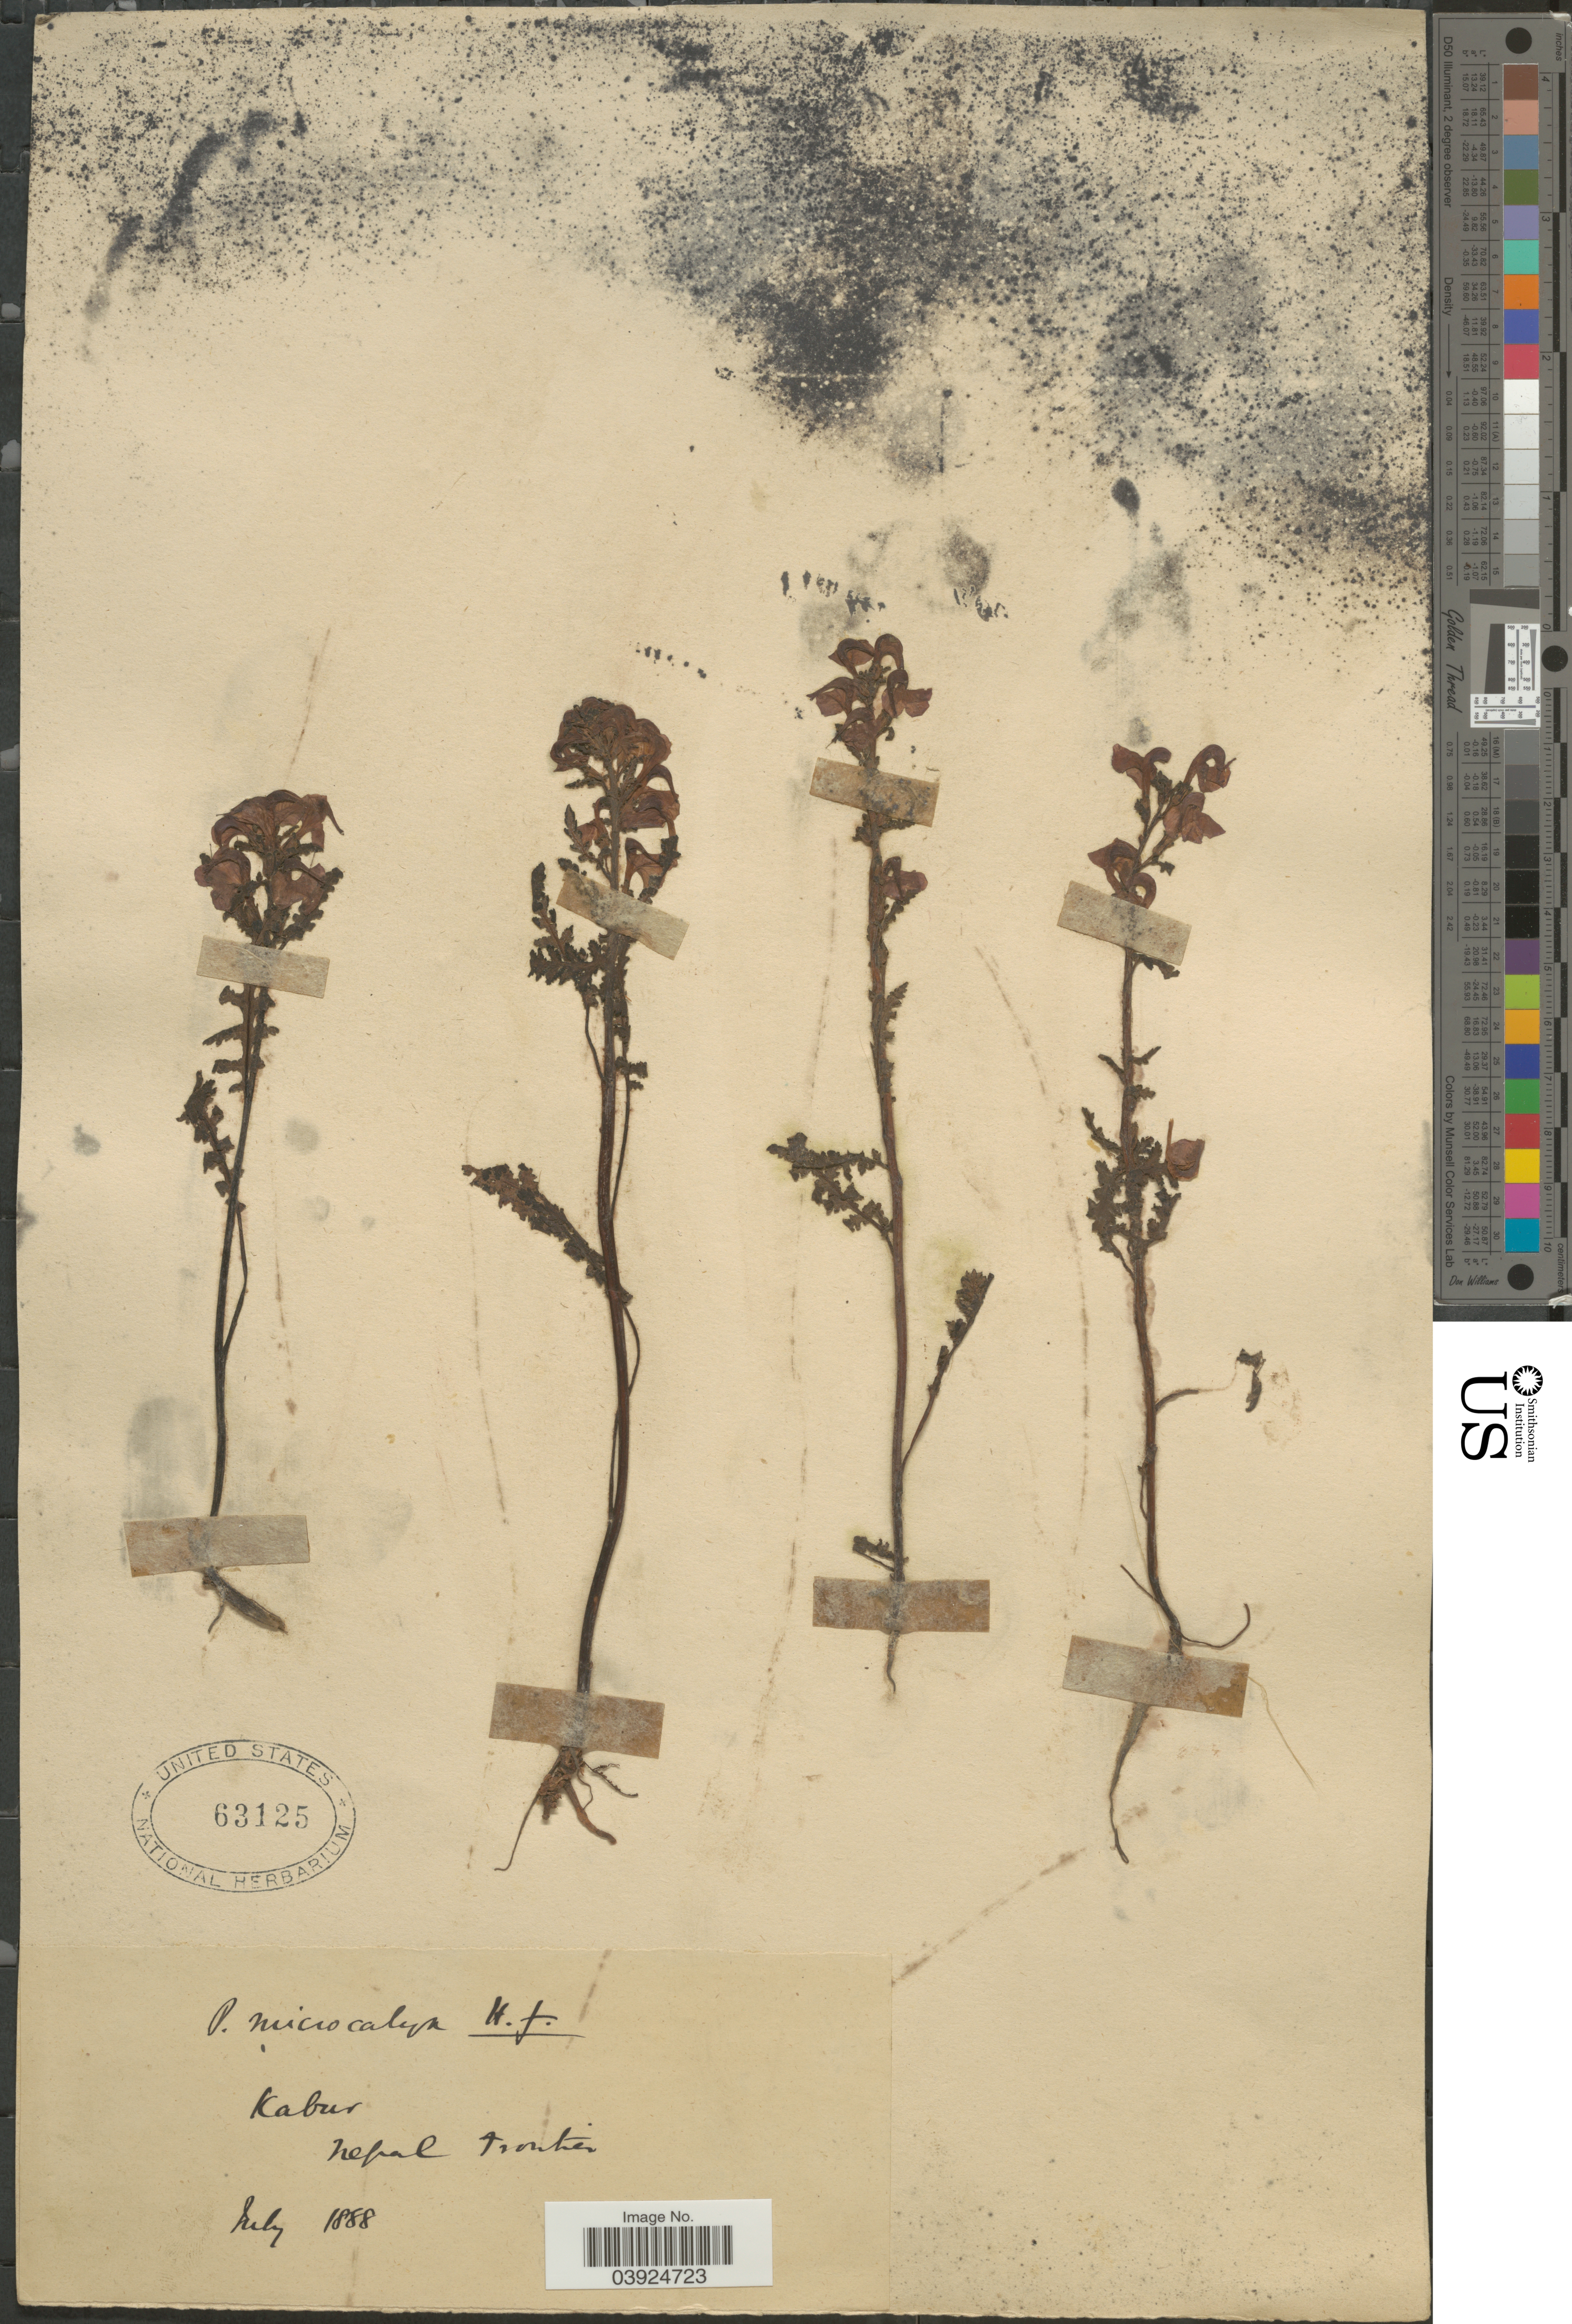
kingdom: Plantae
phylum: Tracheophyta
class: Magnoliopsida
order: Lamiales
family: Orobanchaceae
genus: Pedicularis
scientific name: Pedicularis microcalyx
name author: Hook. f.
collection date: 1888-07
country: Nepal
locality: Kabur, Nepal Frontier.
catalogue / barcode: US 63125